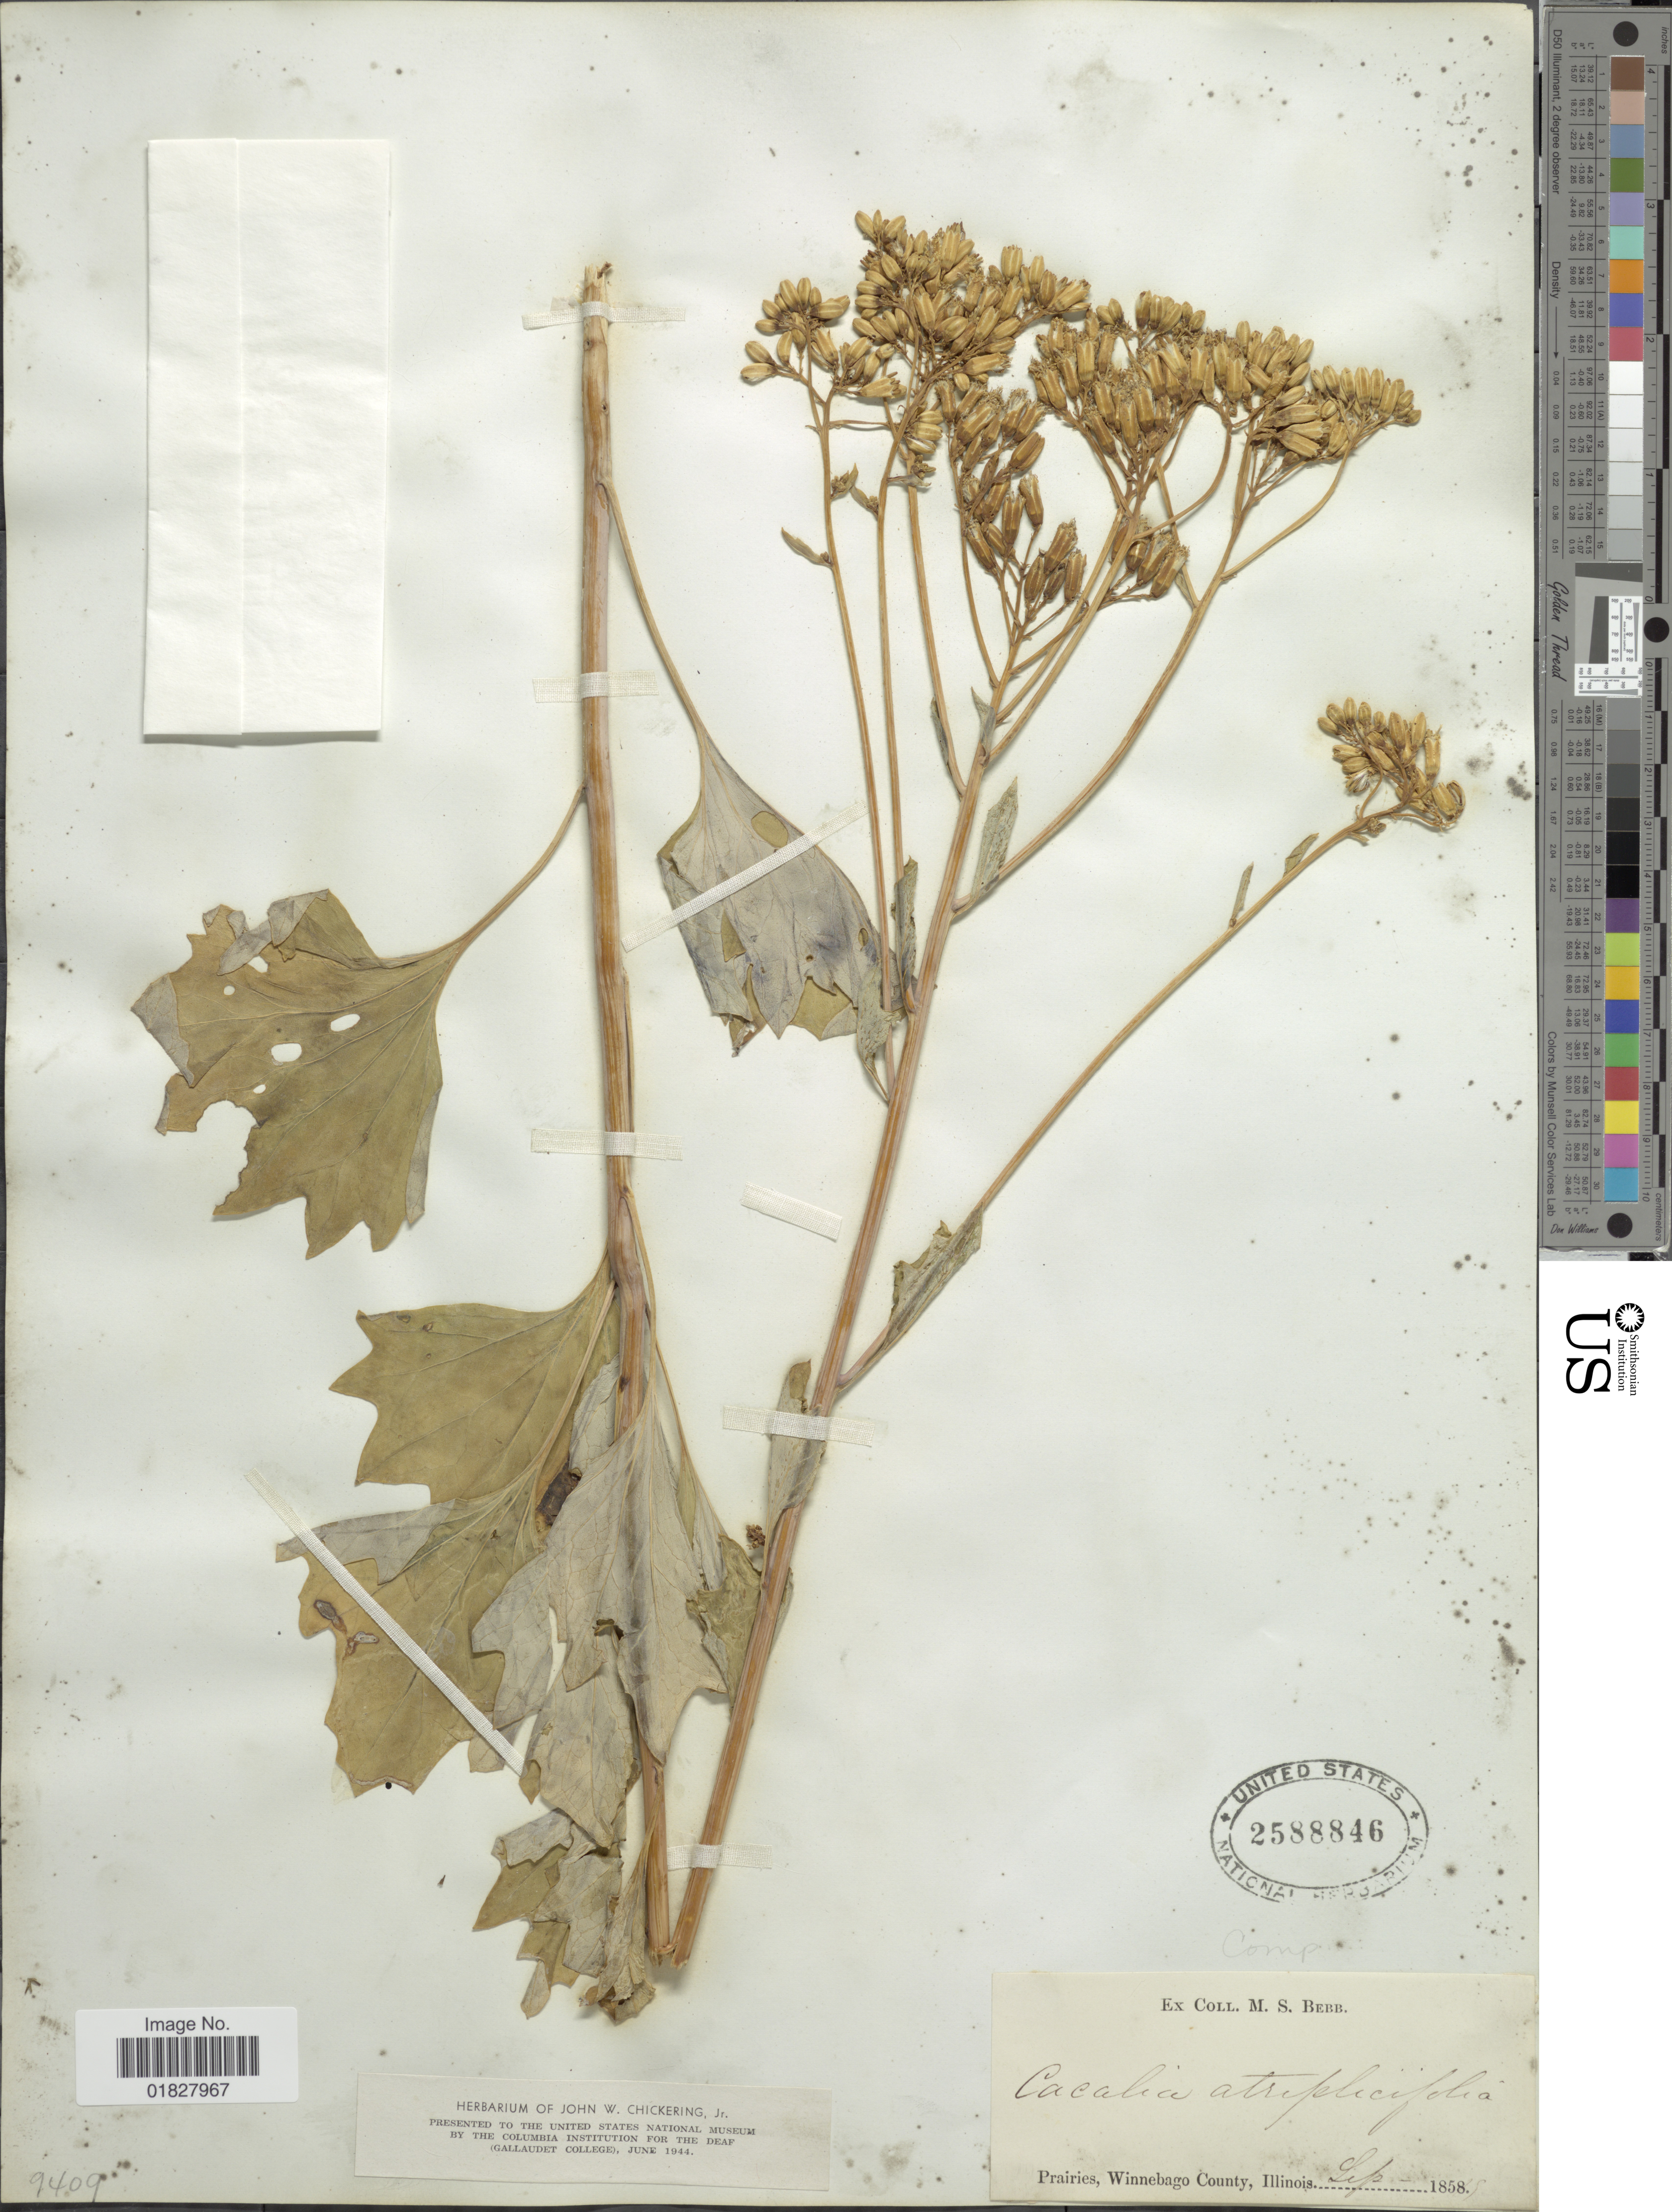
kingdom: Plantae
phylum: Tracheophyta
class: Magnoliopsida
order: Asterales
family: Asteraceae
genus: Arnoglossum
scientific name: Arnoglossum atriplicifolium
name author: (L.) H. Rob.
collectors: M. Bebb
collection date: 1858-09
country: United States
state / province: Illinois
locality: Prairies, Winnebago County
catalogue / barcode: US 2588846